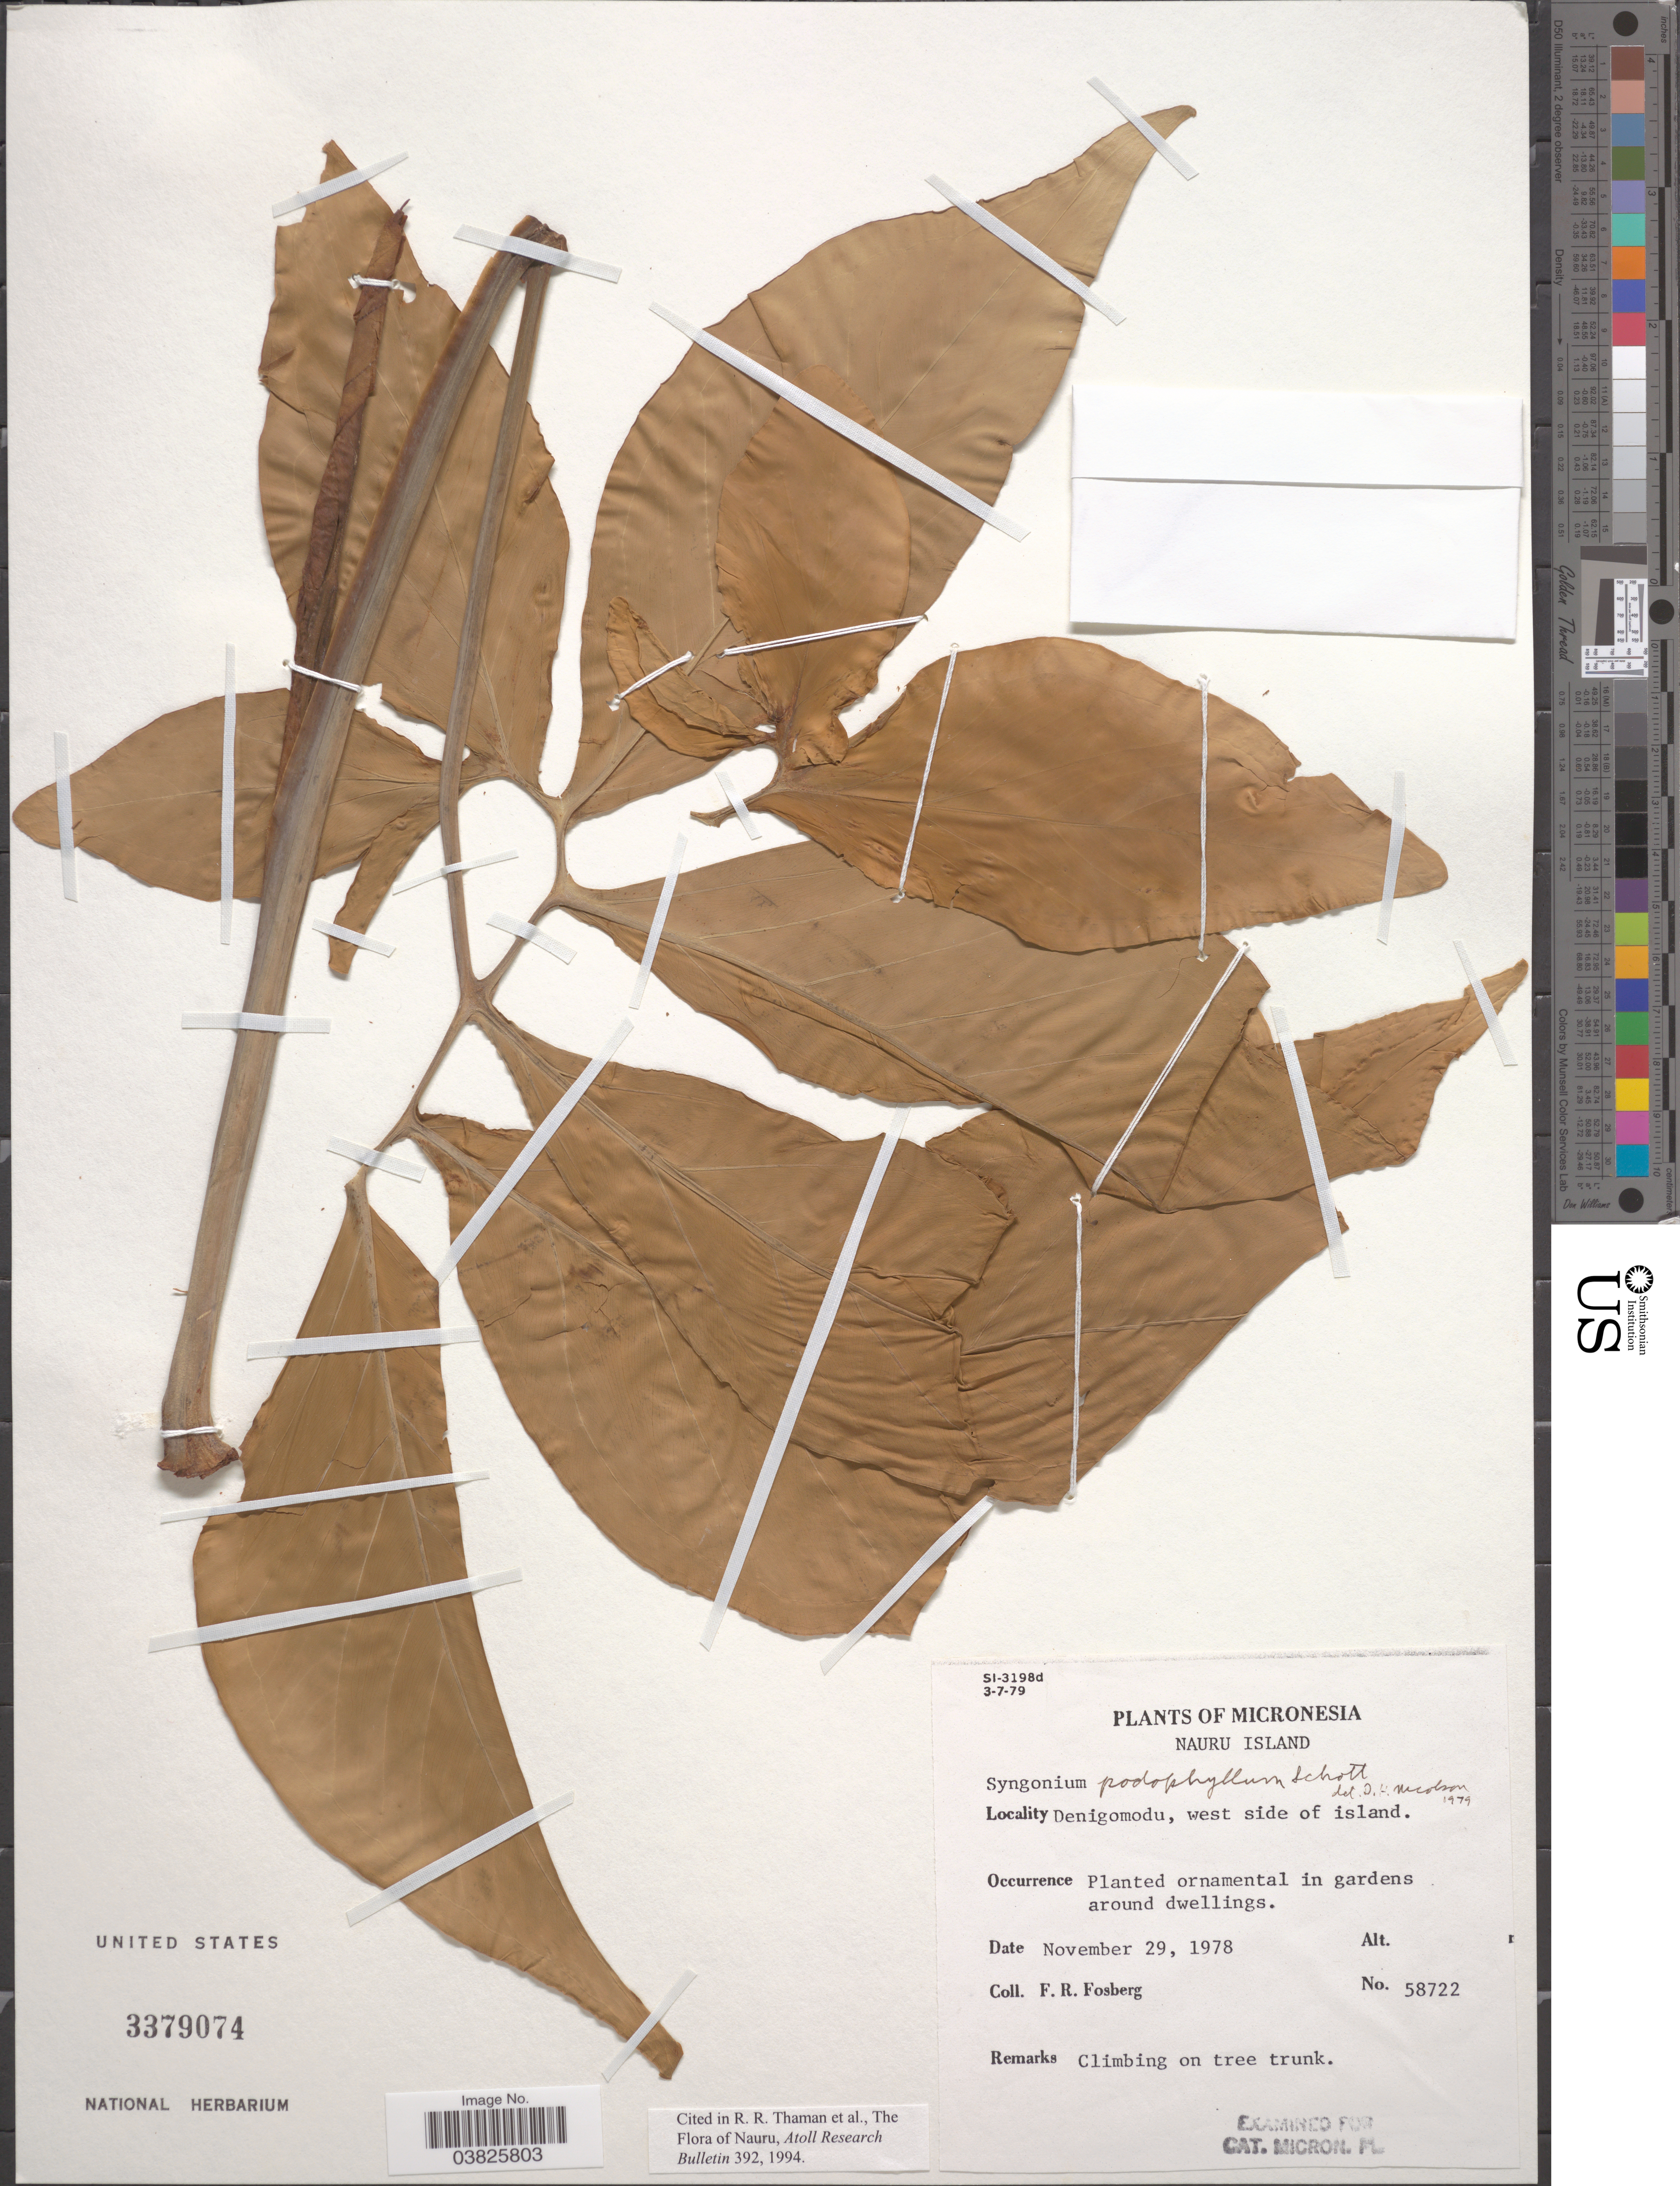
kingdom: Plantae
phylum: Tracheophyta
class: Liliopsida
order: Alismatales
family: Araceae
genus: Syngonium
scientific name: Syngonium podophyllum 'Lemon-Lime'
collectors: F. R. Fosberg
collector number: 58722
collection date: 1978-11-29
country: Micronesia, Federated States of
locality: Nauru Island. Denigomodu, west side of island.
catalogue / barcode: US 3379074